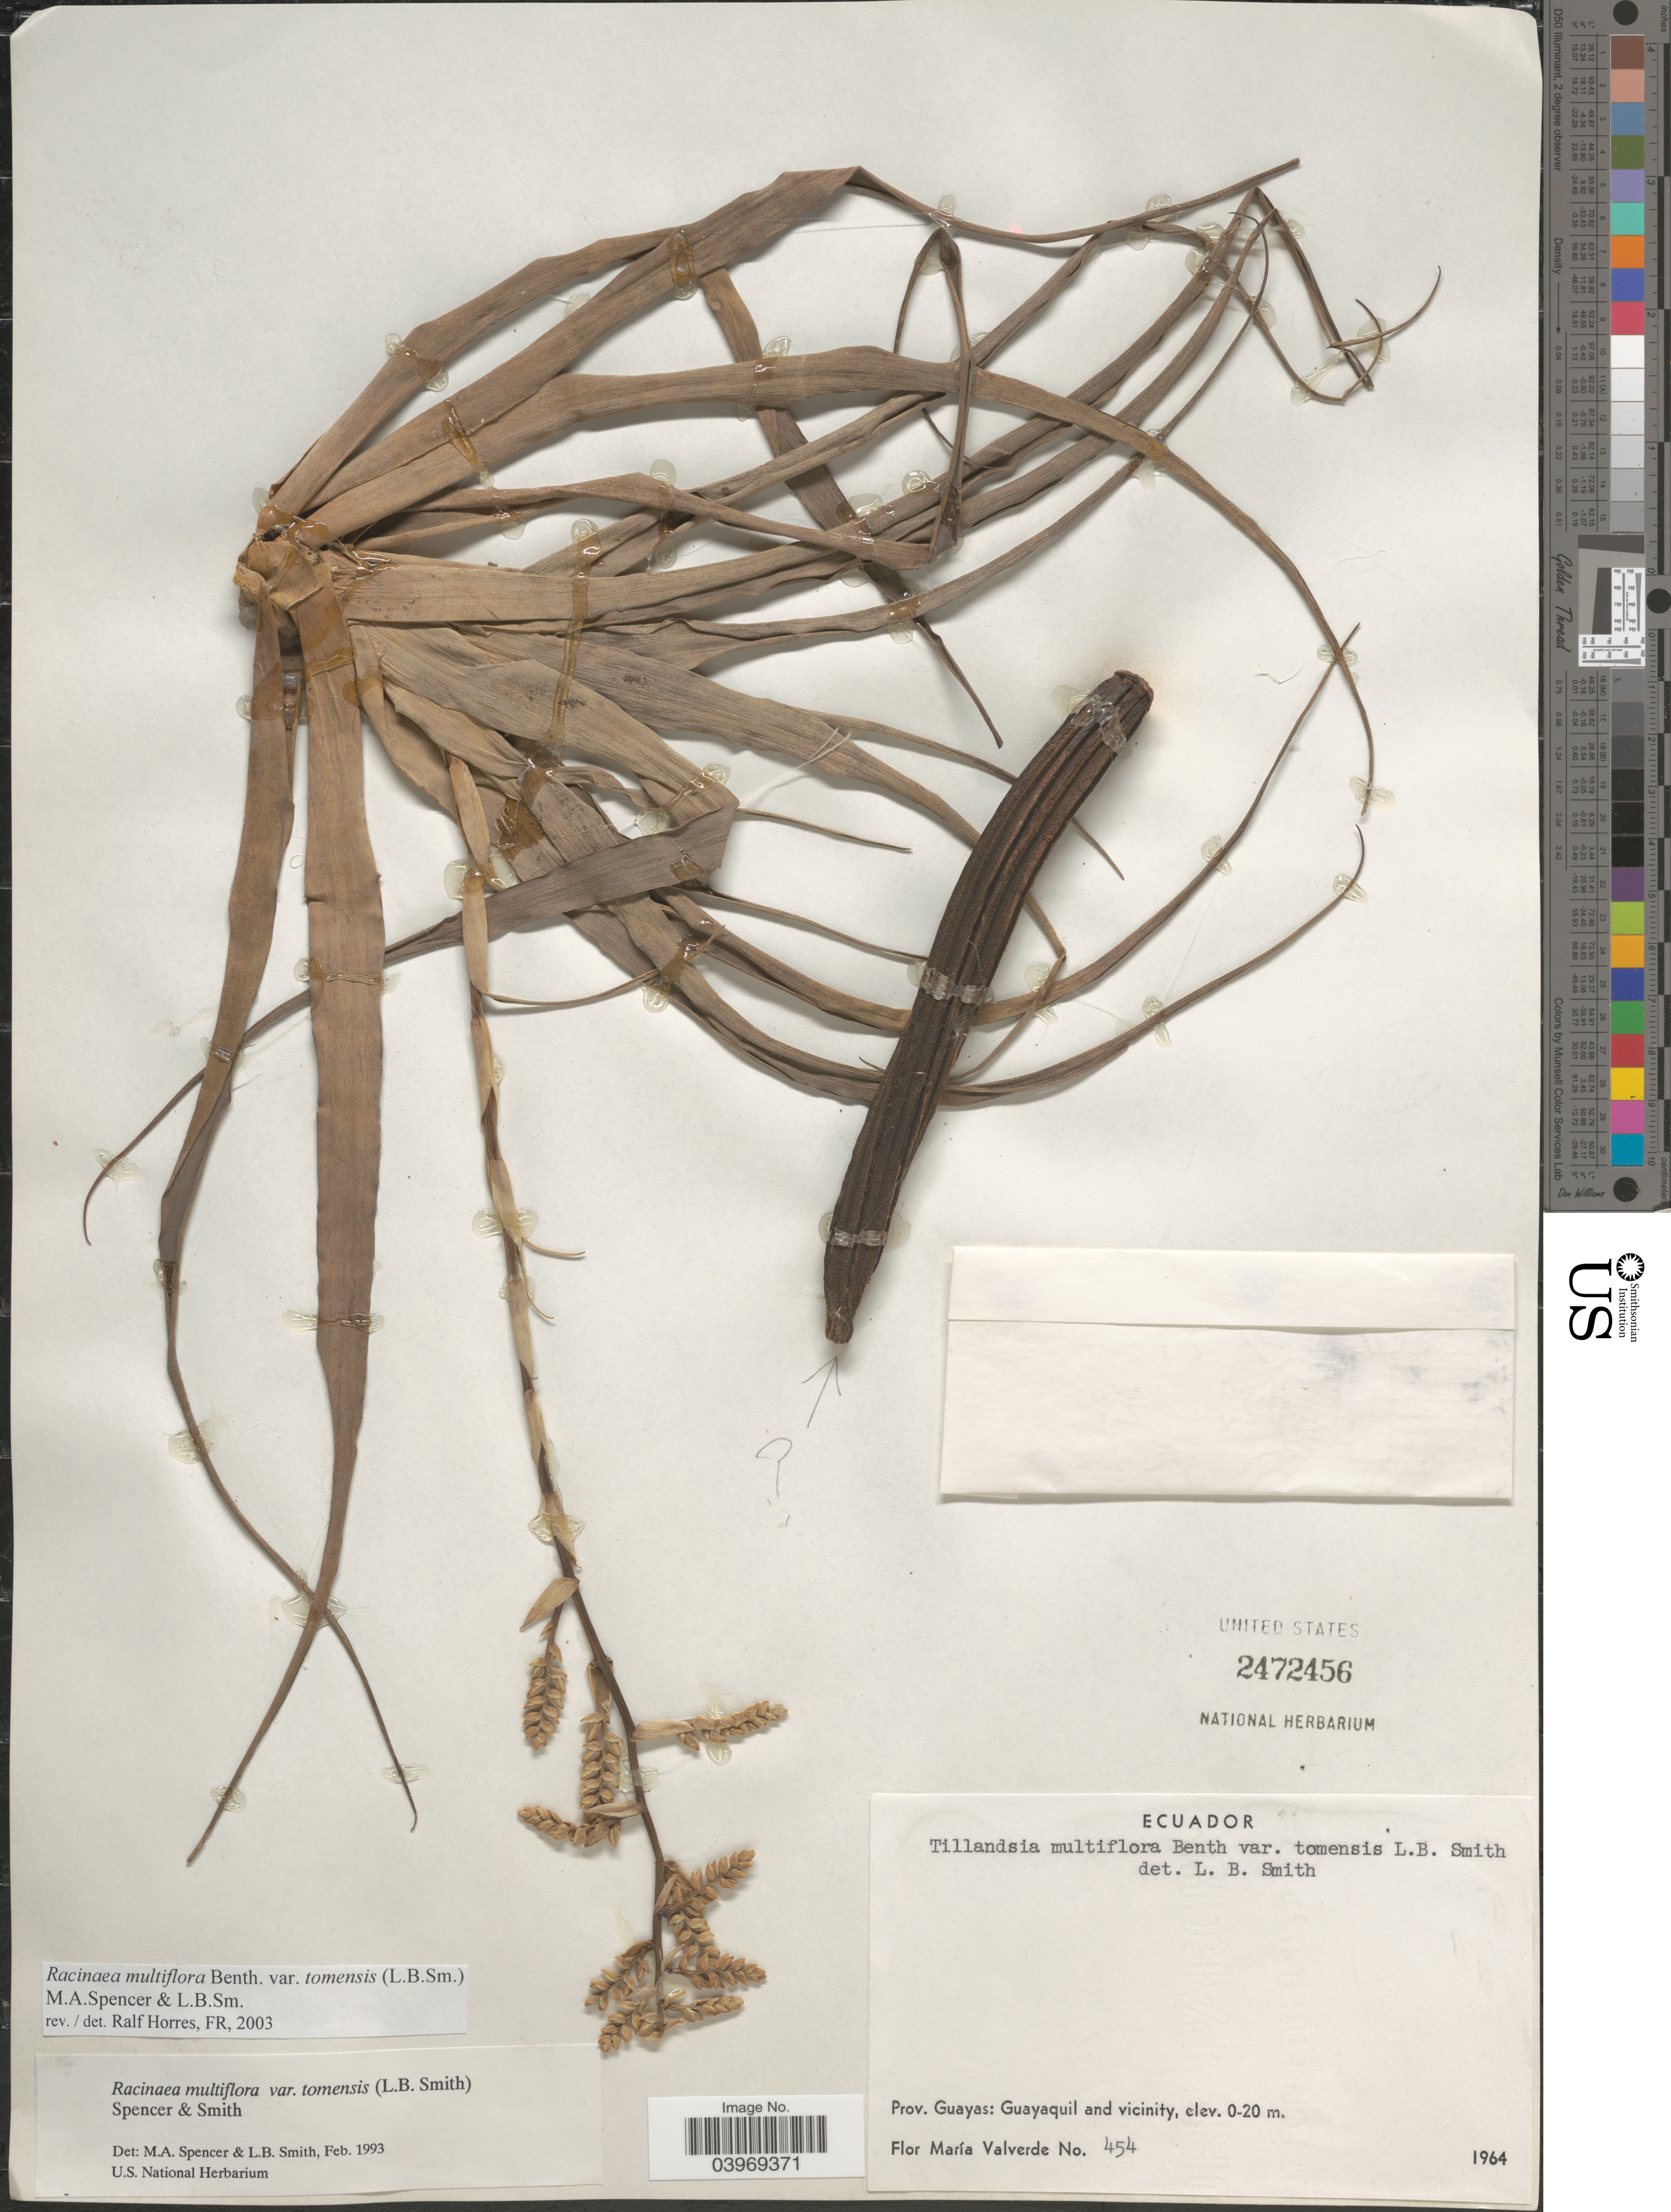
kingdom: Plantae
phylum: Tracheophyta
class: Liliopsida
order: Poales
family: Bromeliaceae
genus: Racinaea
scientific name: Racinaea multiflora var. tomensis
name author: (L.B. Sm.) M.A. Spencer & L.B. Sm.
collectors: F. M. Valverde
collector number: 454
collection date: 1964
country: Ecuador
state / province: Guayas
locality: Guayaquil and vicinity.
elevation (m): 0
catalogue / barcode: US 2472456